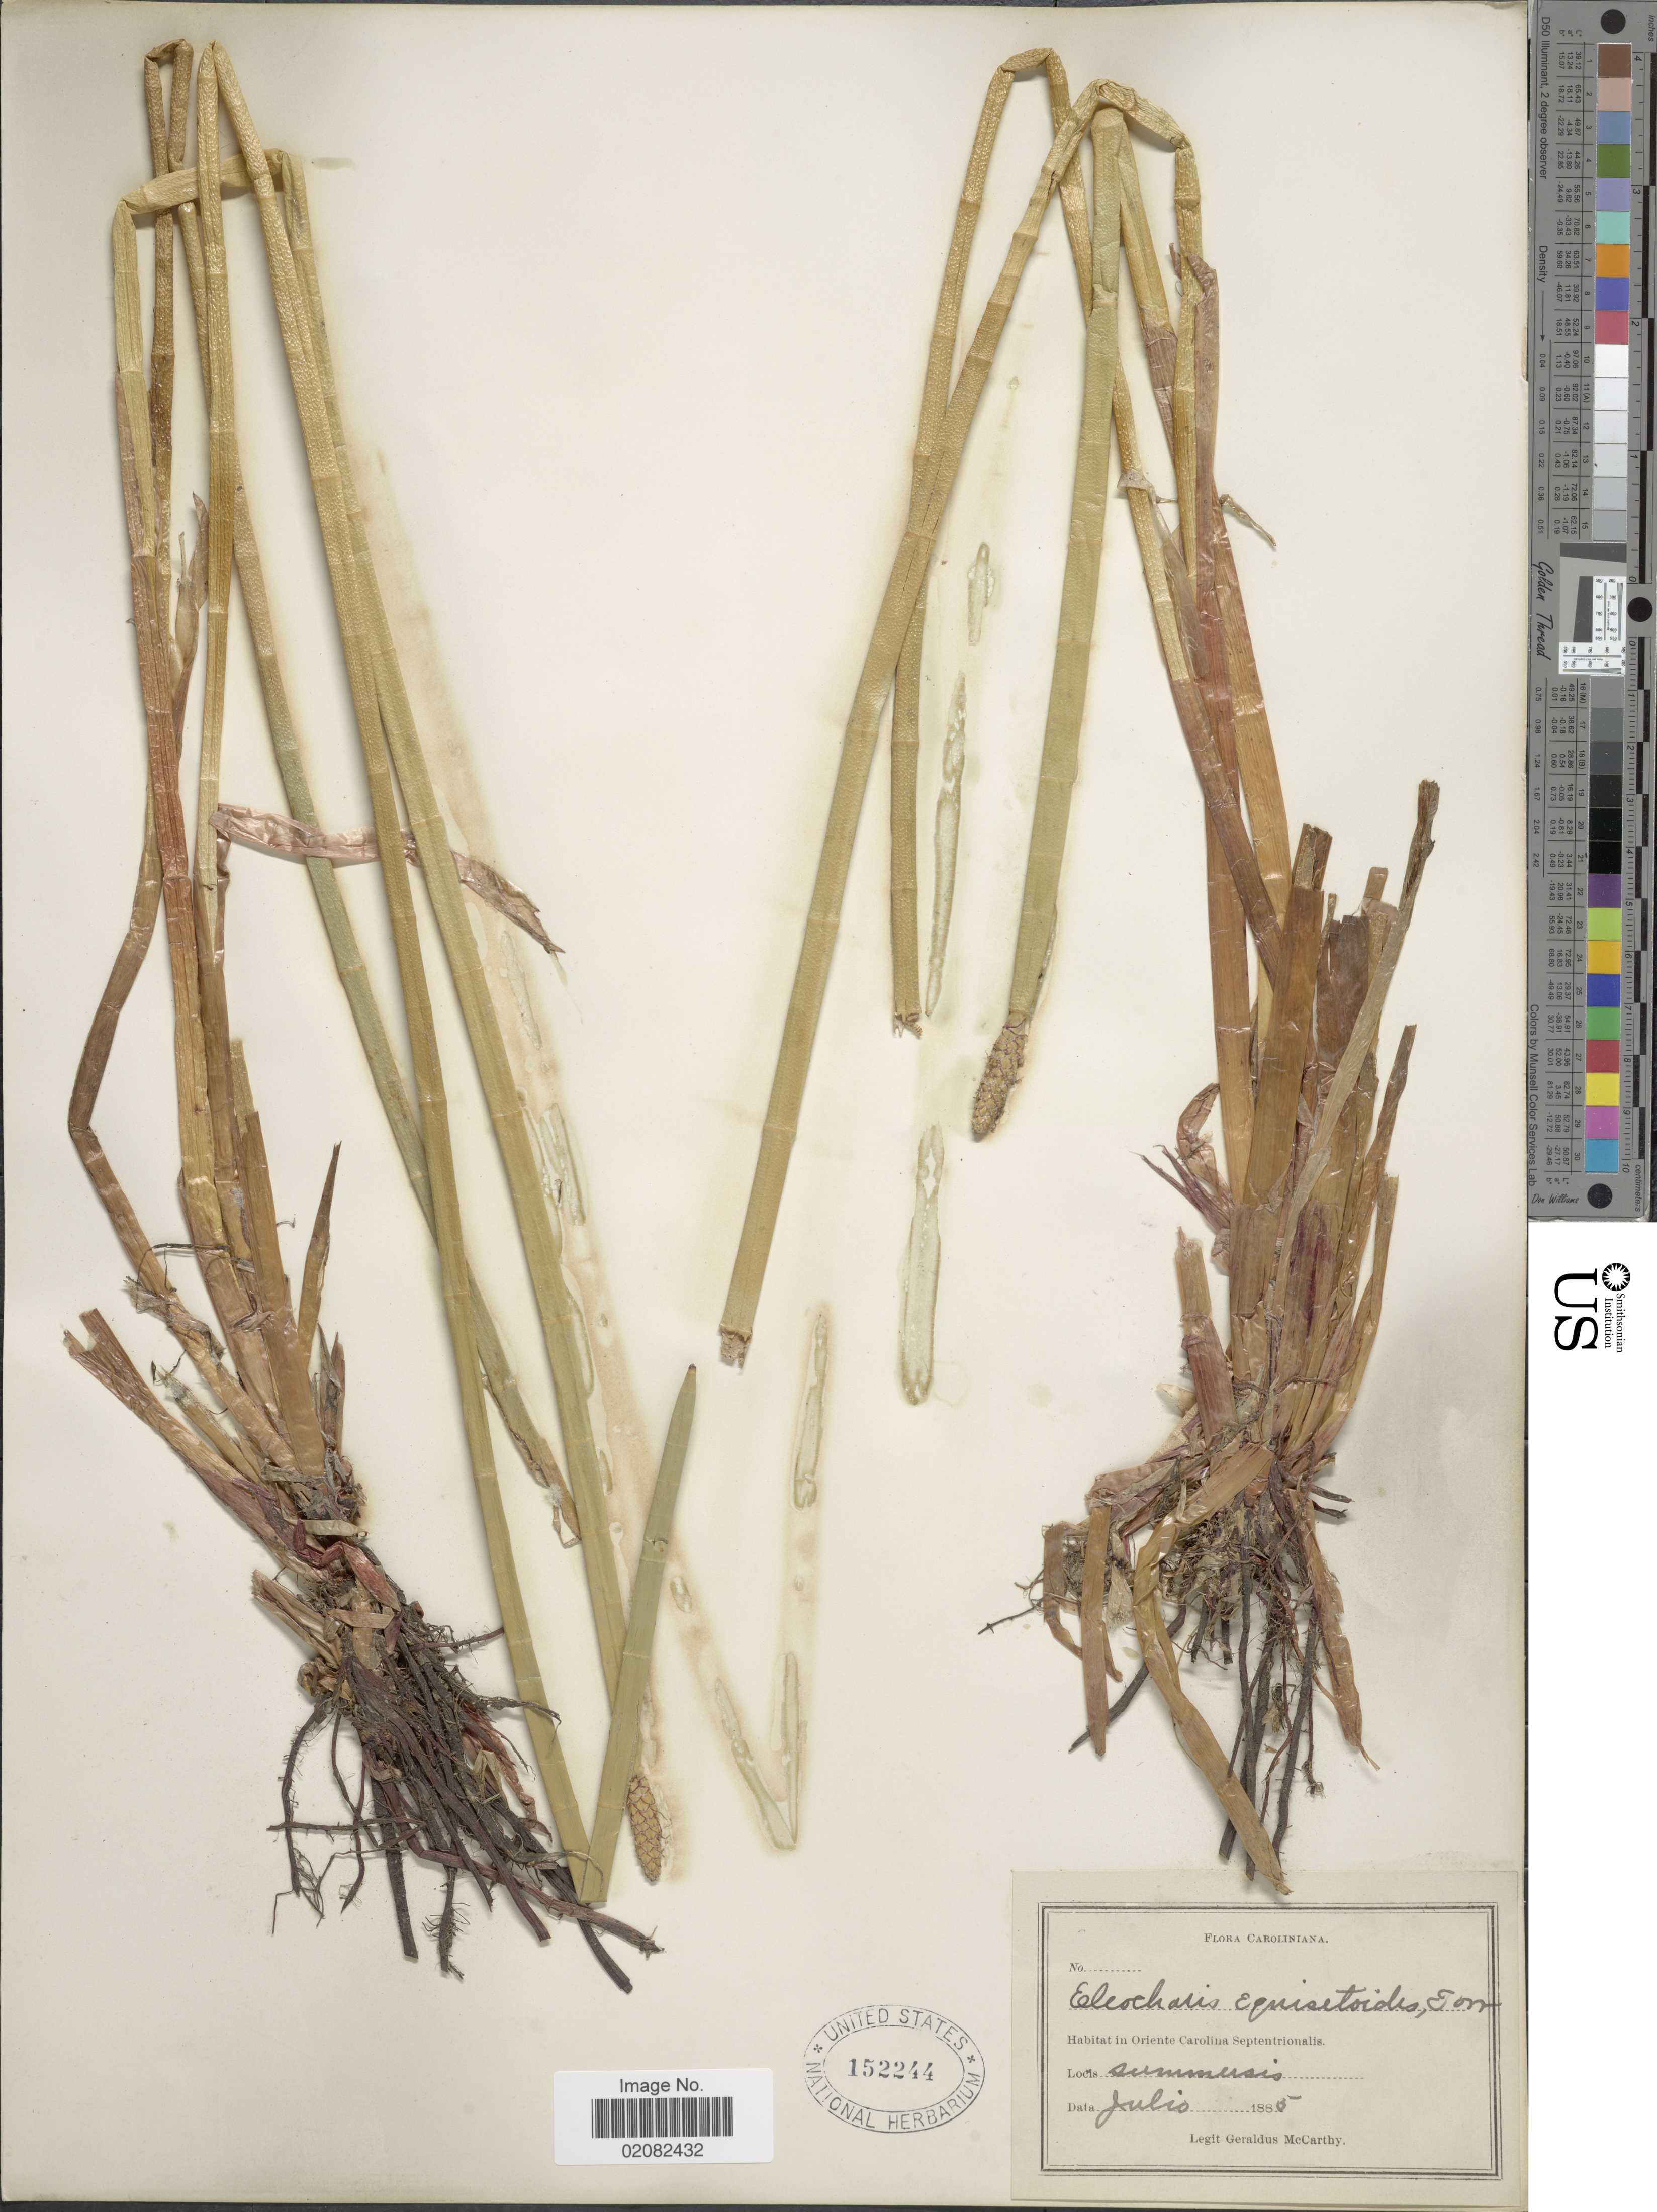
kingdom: Plantae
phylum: Tracheophyta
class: Liliopsida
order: Poales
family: Cyperaceae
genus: Eleocharis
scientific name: Eleocharis equisetoides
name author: (Elliott) Torr.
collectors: M. McCarthy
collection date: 1885-07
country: United States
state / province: North Carolina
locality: Caroliniana, Oriente Carolina Septentrionalis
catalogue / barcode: US 152244